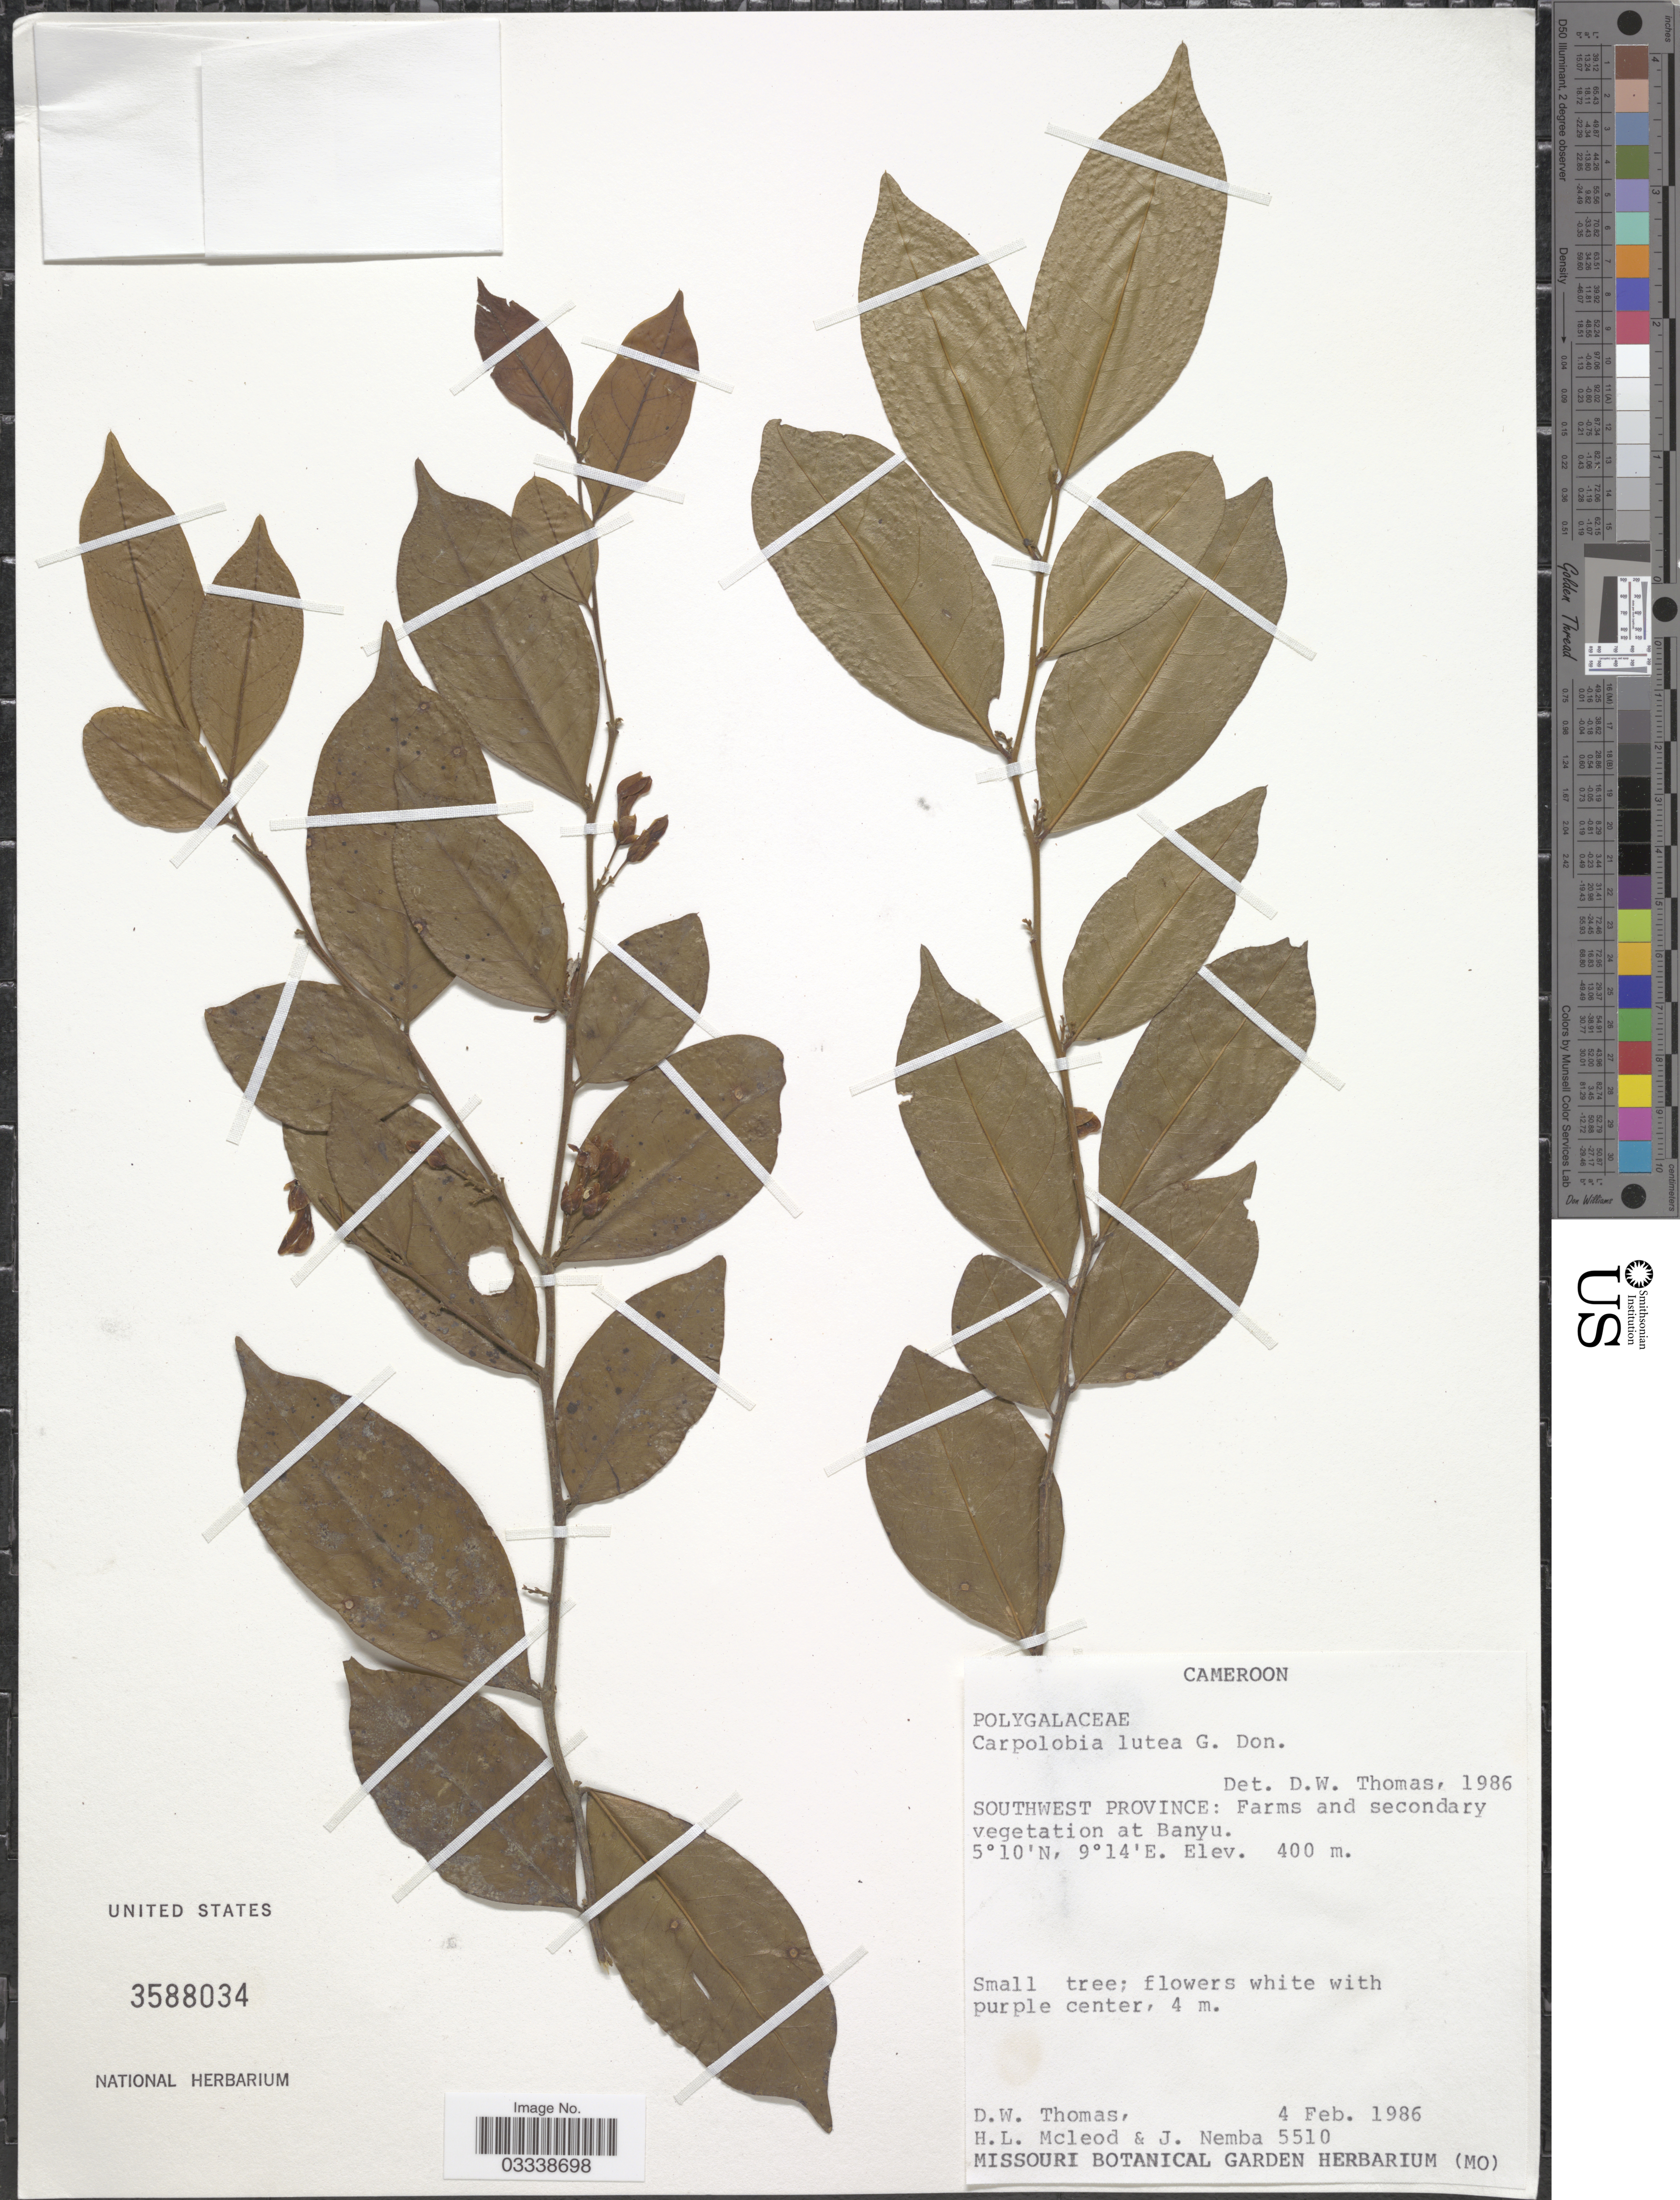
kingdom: Plantae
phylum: Tracheophyta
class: Magnoliopsida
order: Fabales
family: Polygalaceae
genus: Carpolobia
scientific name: Carpolobia lutea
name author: G. Don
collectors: D. W. Thomas, H. Mcleod & J. Nemba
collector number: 5510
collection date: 1986-02-04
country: Cameroon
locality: Southwest Province: Farms and secondary vegetation at Banyu.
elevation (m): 400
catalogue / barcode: US 3588034